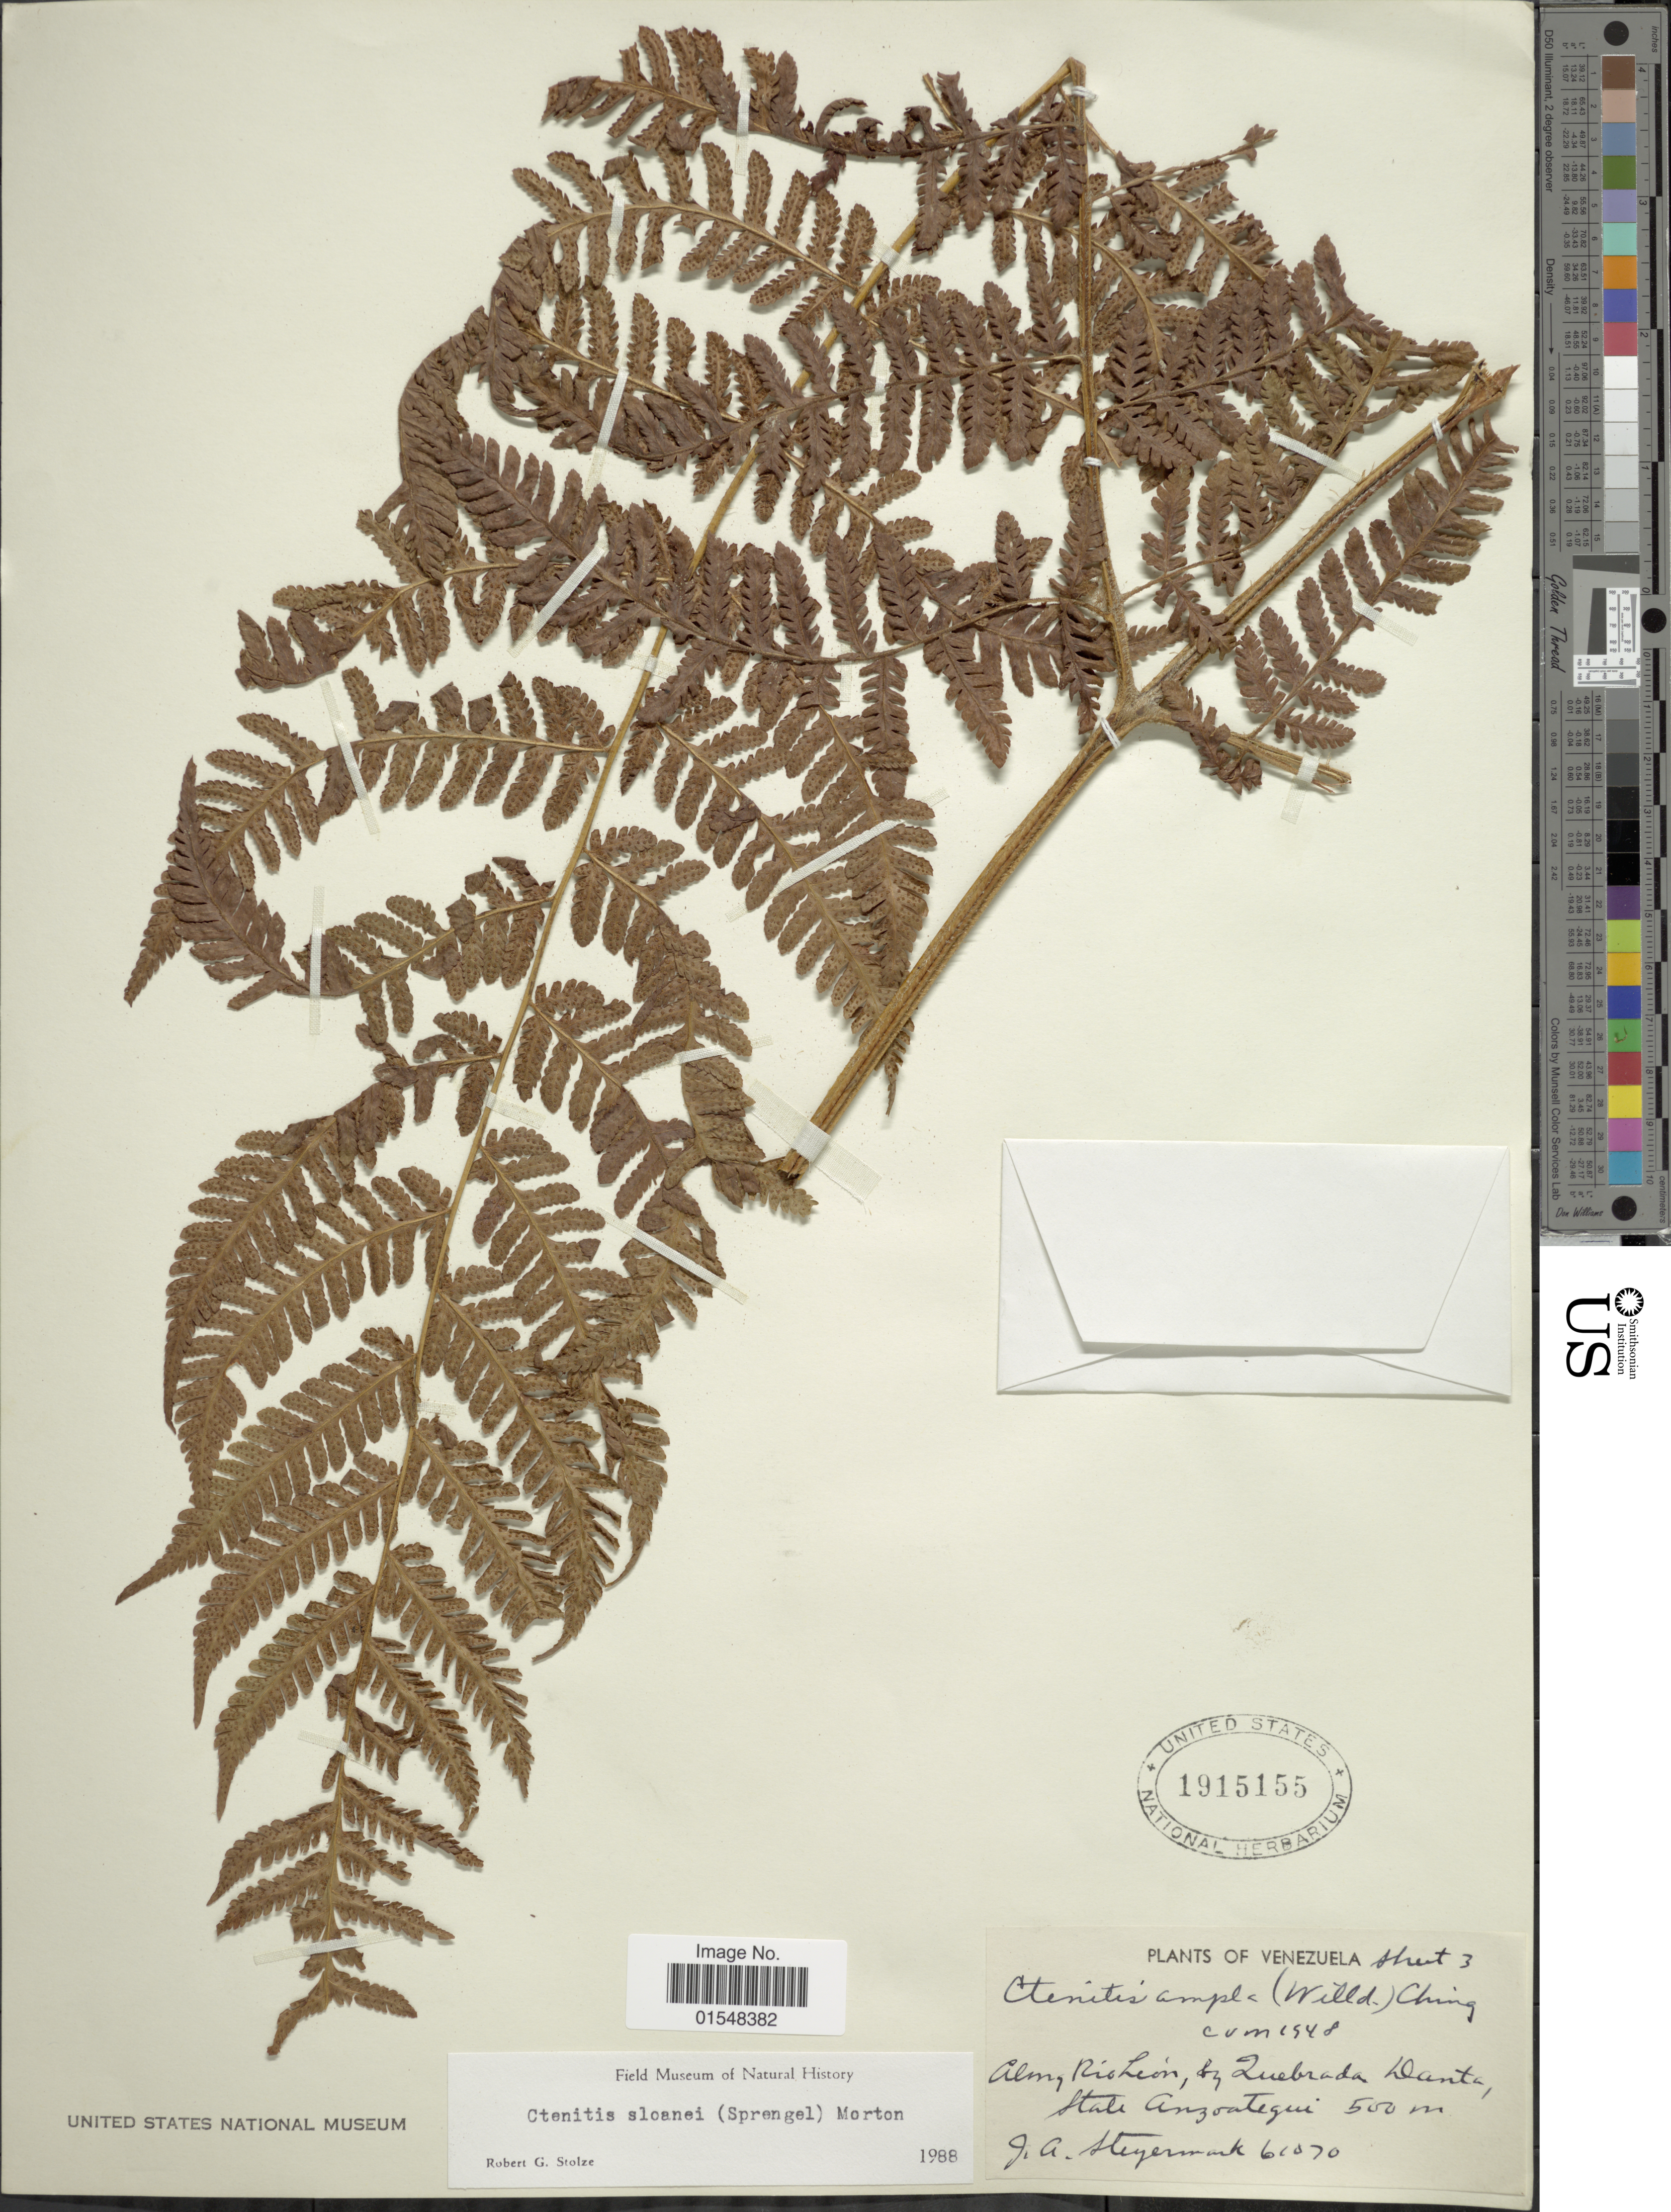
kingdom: Plantae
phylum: Tracheophyta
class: Polypodiopsida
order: Polypodiales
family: Dryopteridaceae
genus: Ctenitis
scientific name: Ctenitis sloanei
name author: (Poepp. ex Spreng.) C.V. Morton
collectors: J. Steyermark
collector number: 61070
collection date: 1948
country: Venezuela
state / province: Anzoategui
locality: Alm. Río León, by Quebrada Danta [interpreted]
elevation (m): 500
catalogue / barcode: US 1915155